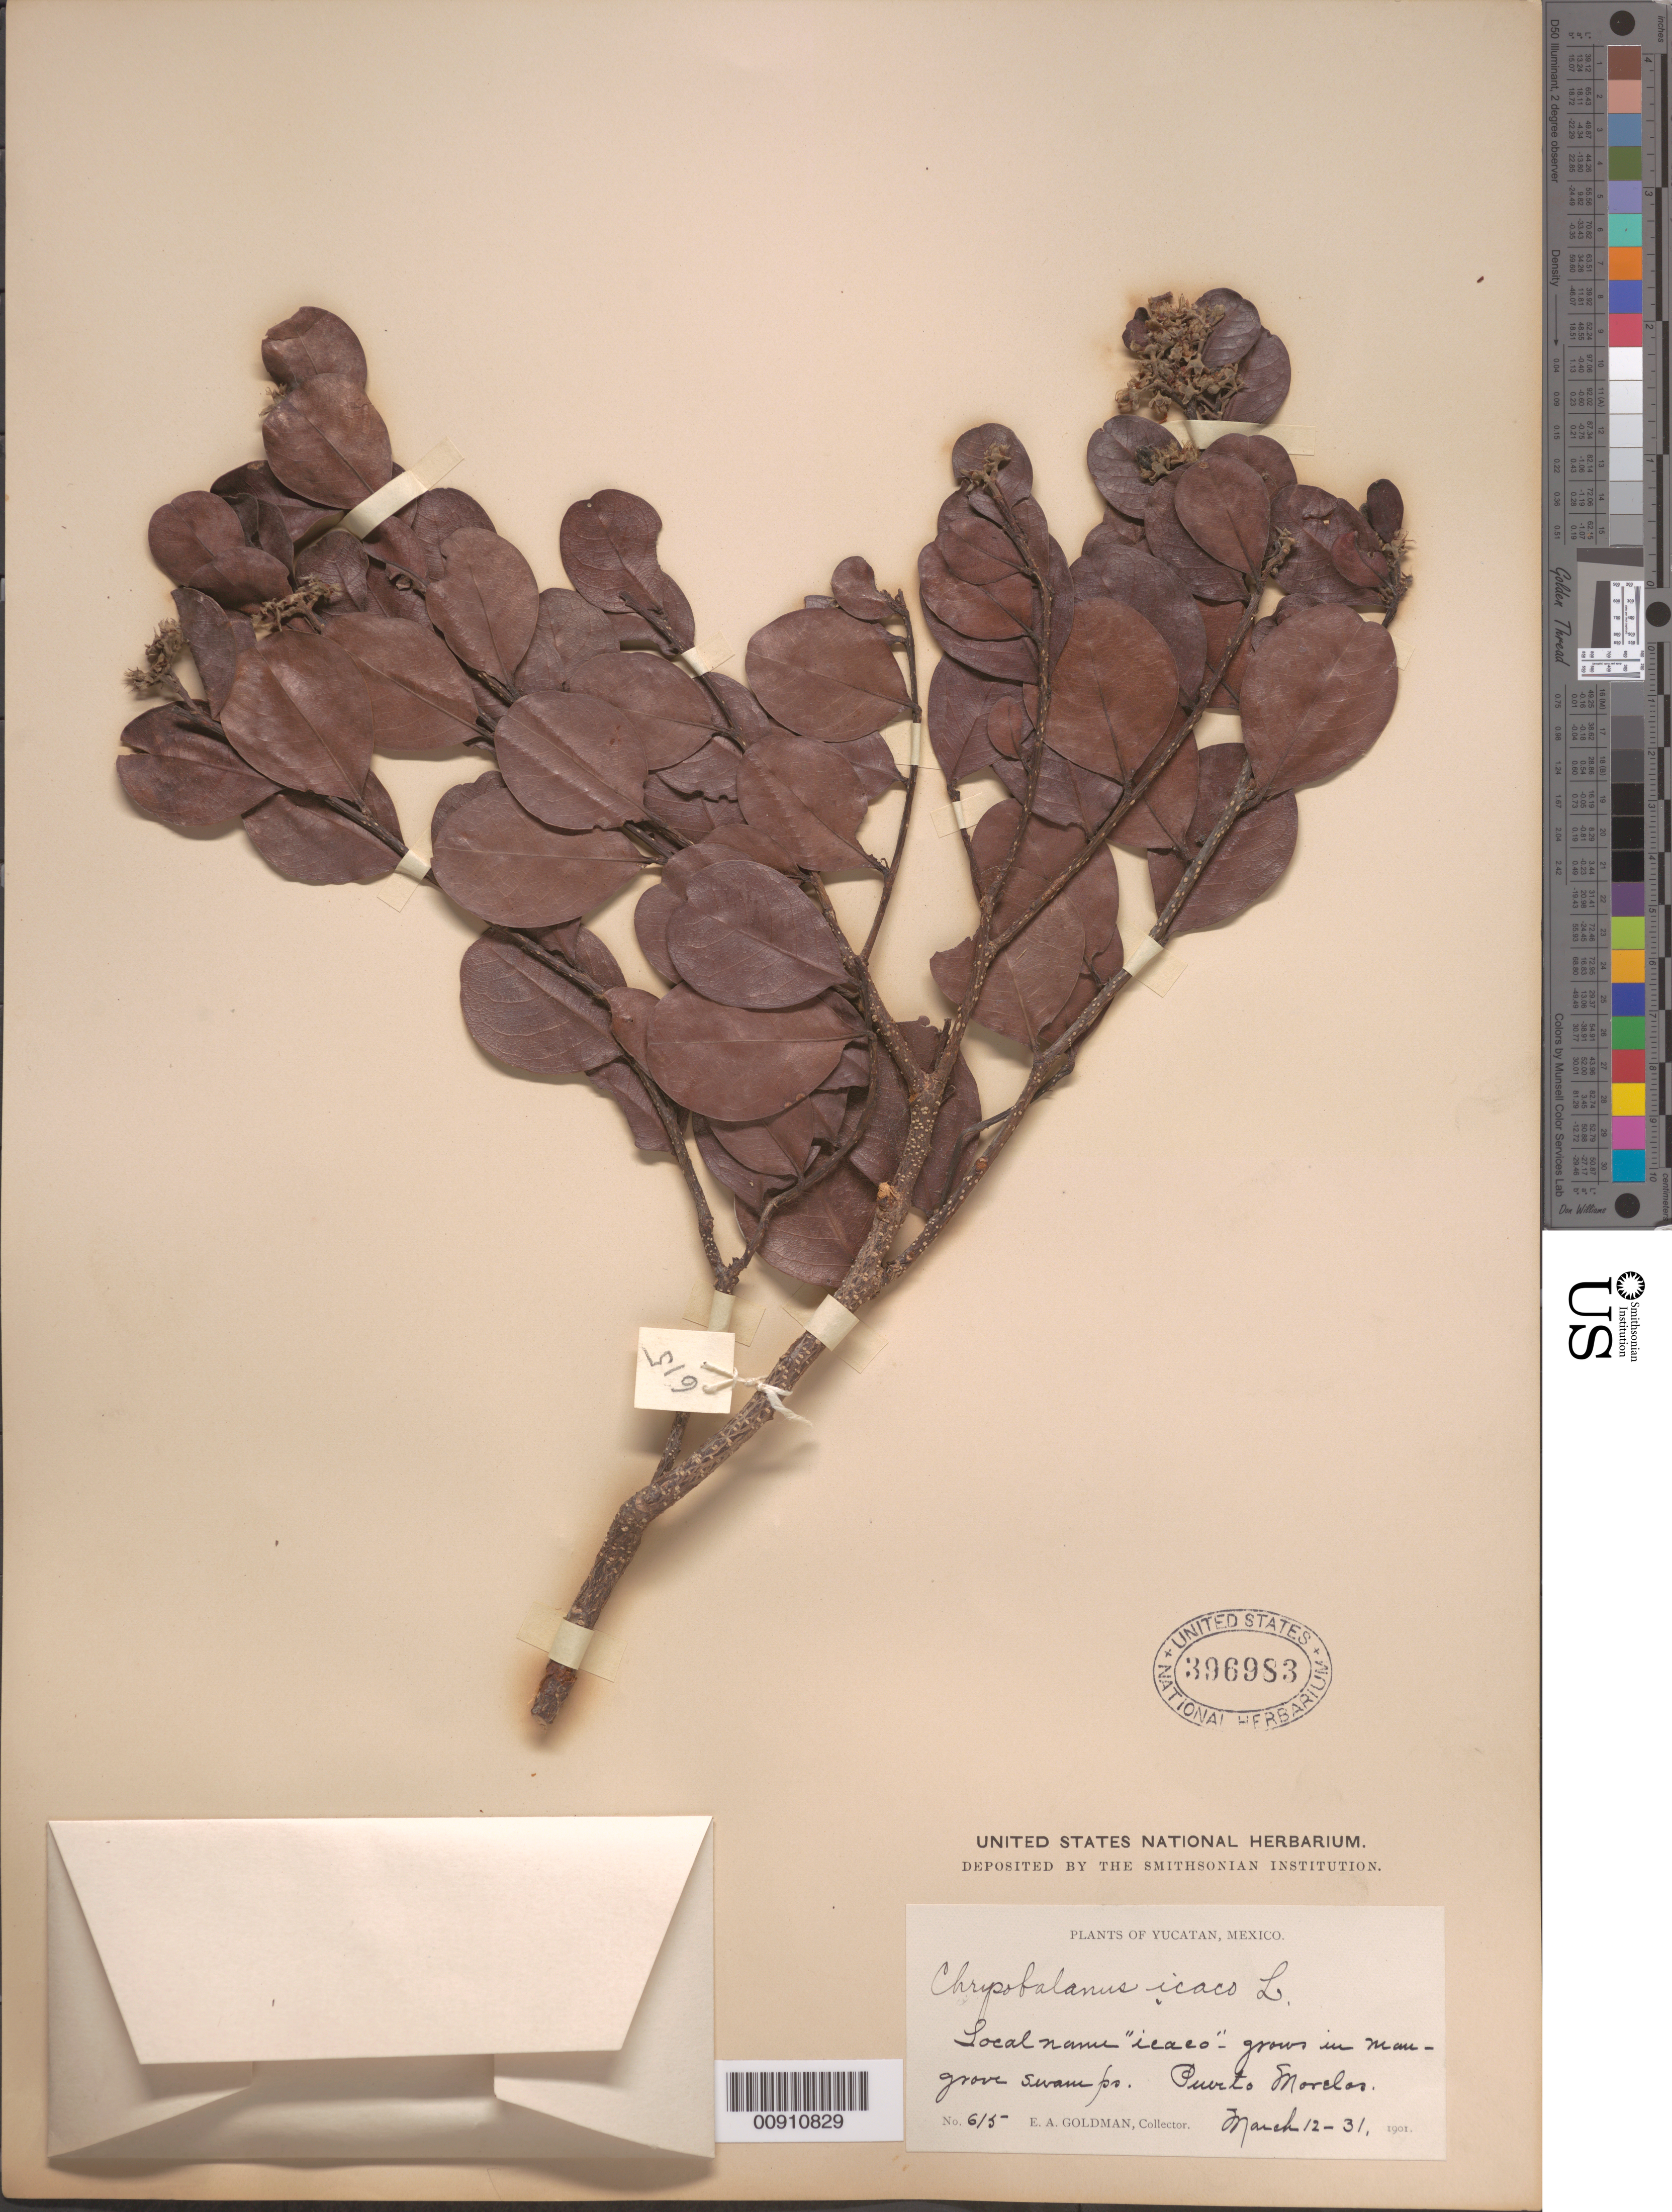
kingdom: Plantae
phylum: Tracheophyta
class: Magnoliopsida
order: Malpighiales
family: Chrysobalanaceae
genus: Chrysobalanus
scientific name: Chrysobalanus icaco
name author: L.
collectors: E. A. Goldman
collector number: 615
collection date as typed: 12 Mar 1901 to 31 Mar 1901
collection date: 1901-03-12/1901-03-31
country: Mexico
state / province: Yucatán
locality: Puerto Morelos, Yucatan.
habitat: Grows in mangrove swamps.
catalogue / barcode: US 396983